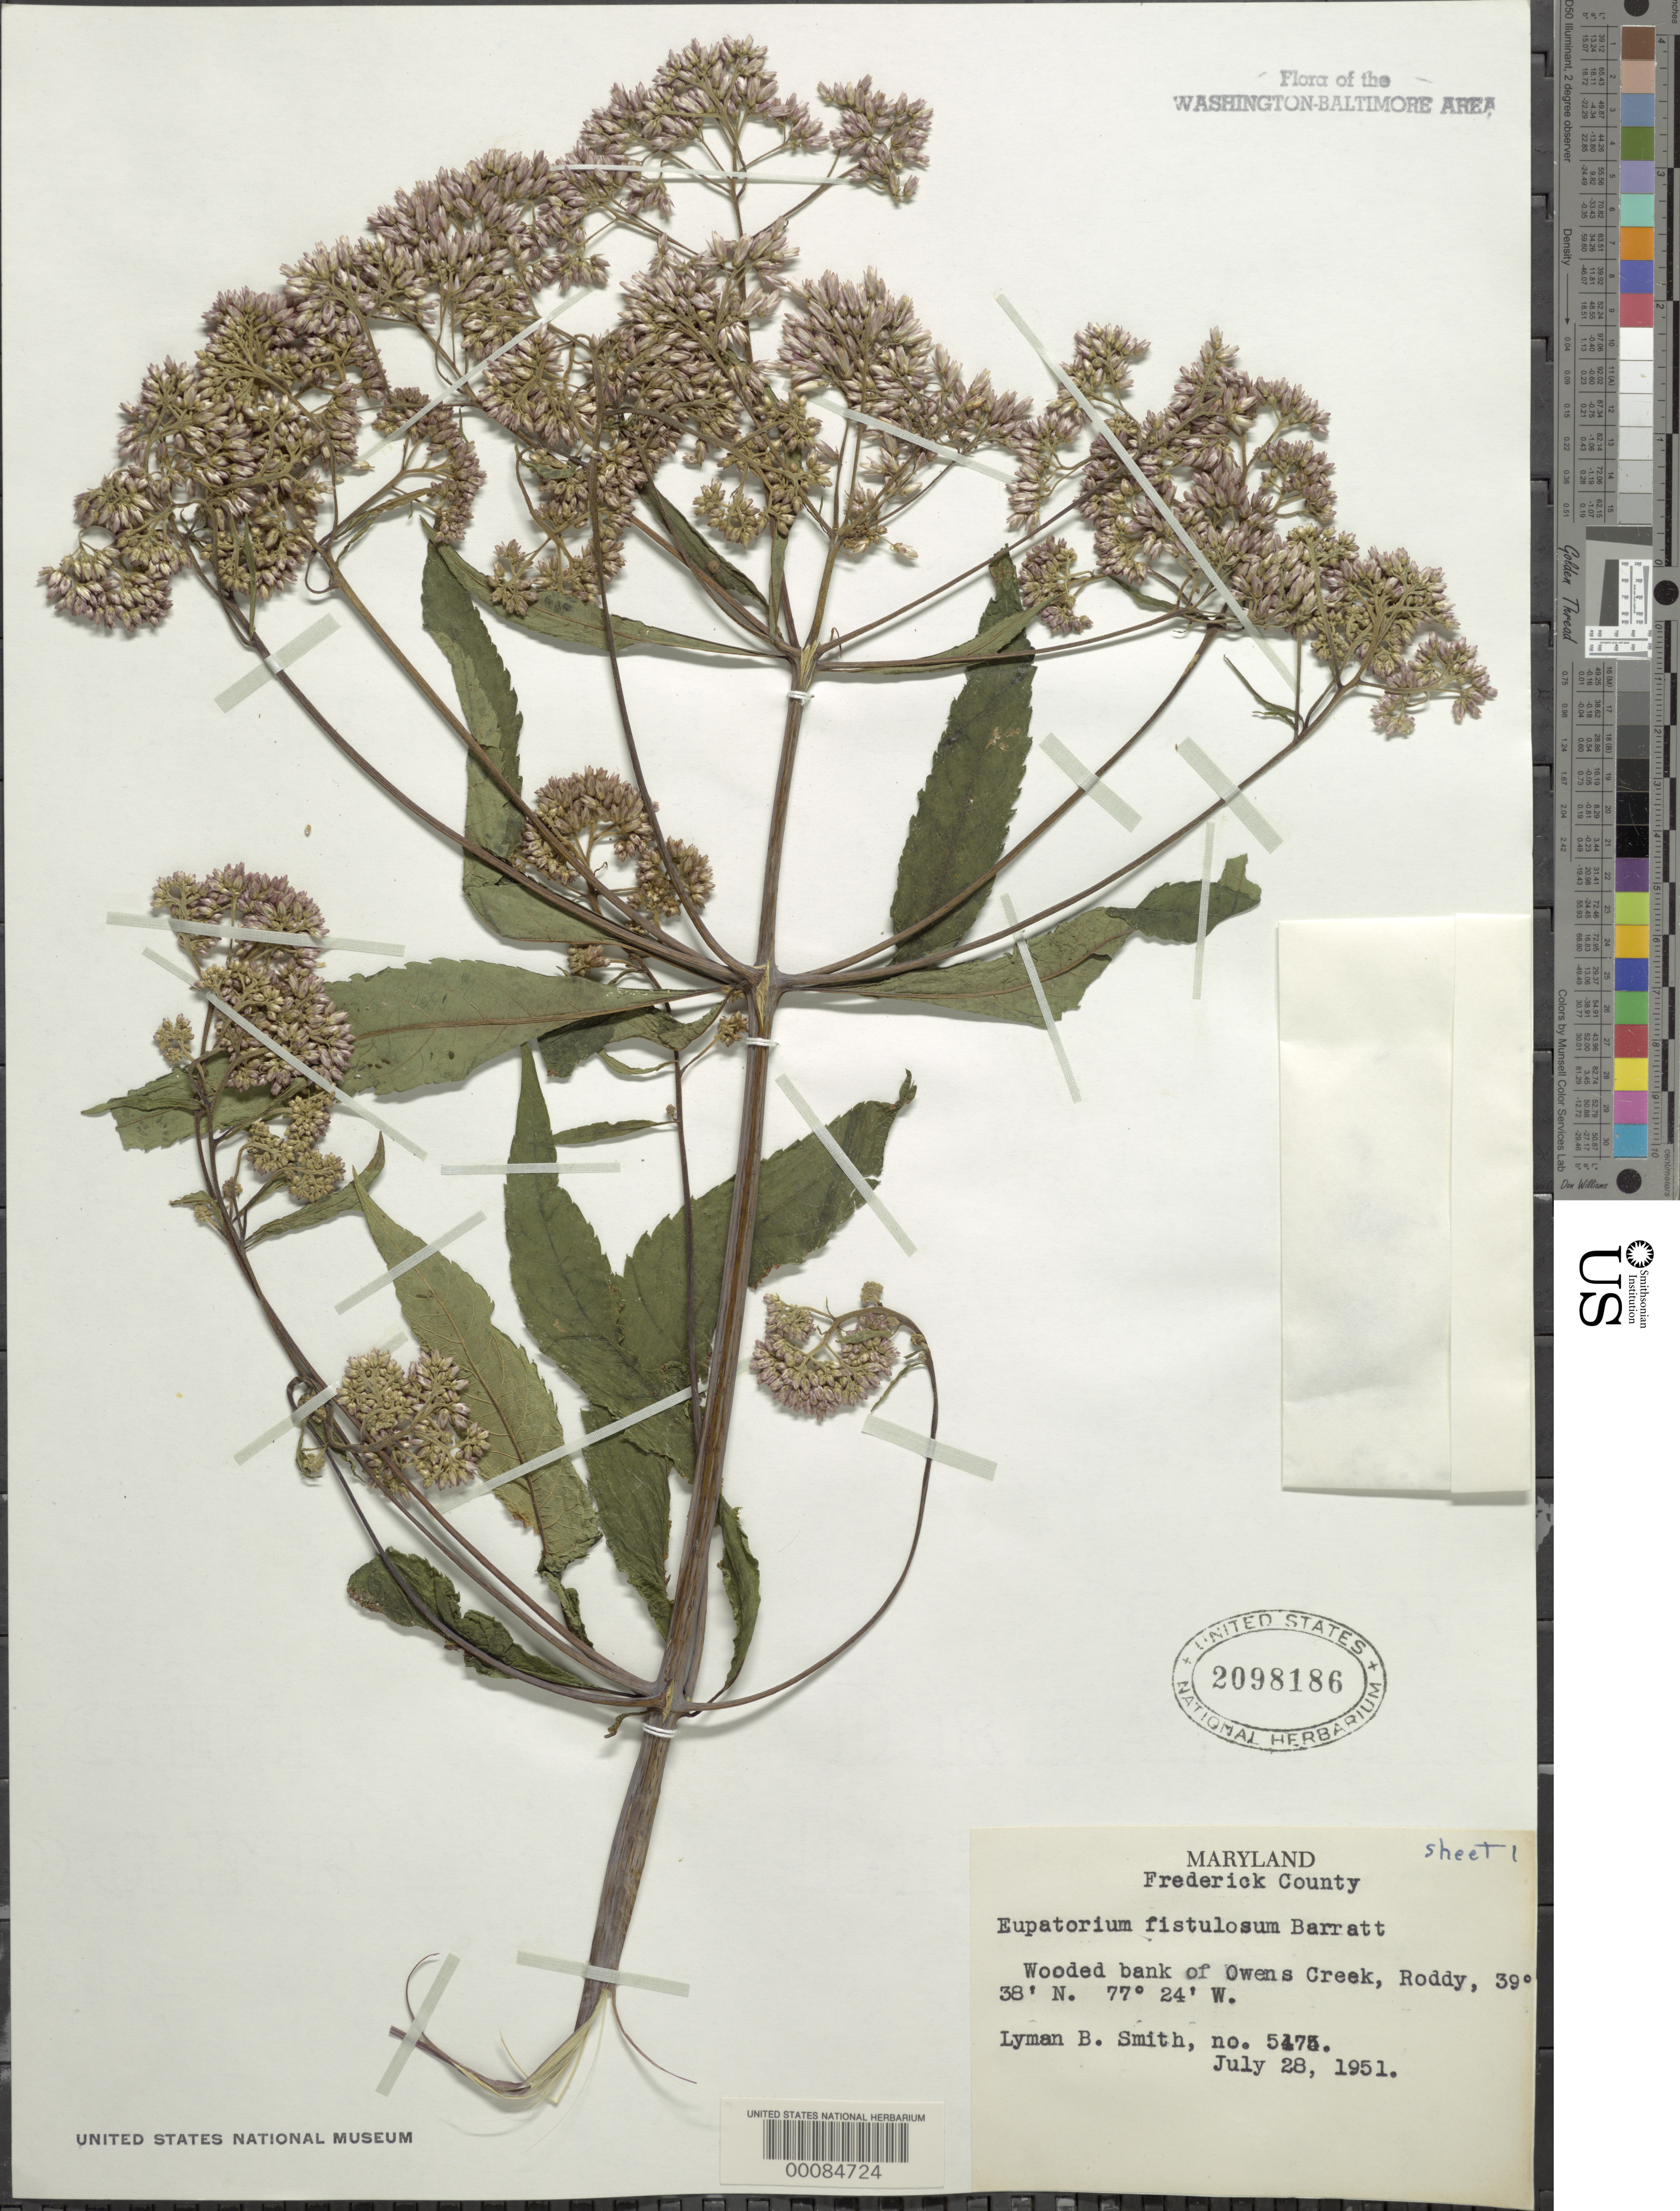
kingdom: Plantae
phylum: Tracheophyta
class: Magnoliopsida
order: Asterales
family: Asteraceae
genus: Eupatorium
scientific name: Eupatorium fistulosum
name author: Barratt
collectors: L. Smith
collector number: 5475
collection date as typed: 28 Jul 1951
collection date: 1951-07-28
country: United States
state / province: Maryland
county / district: Frederick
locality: Owens Creek, Roddy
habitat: Wooded bank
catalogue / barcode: US 2098186